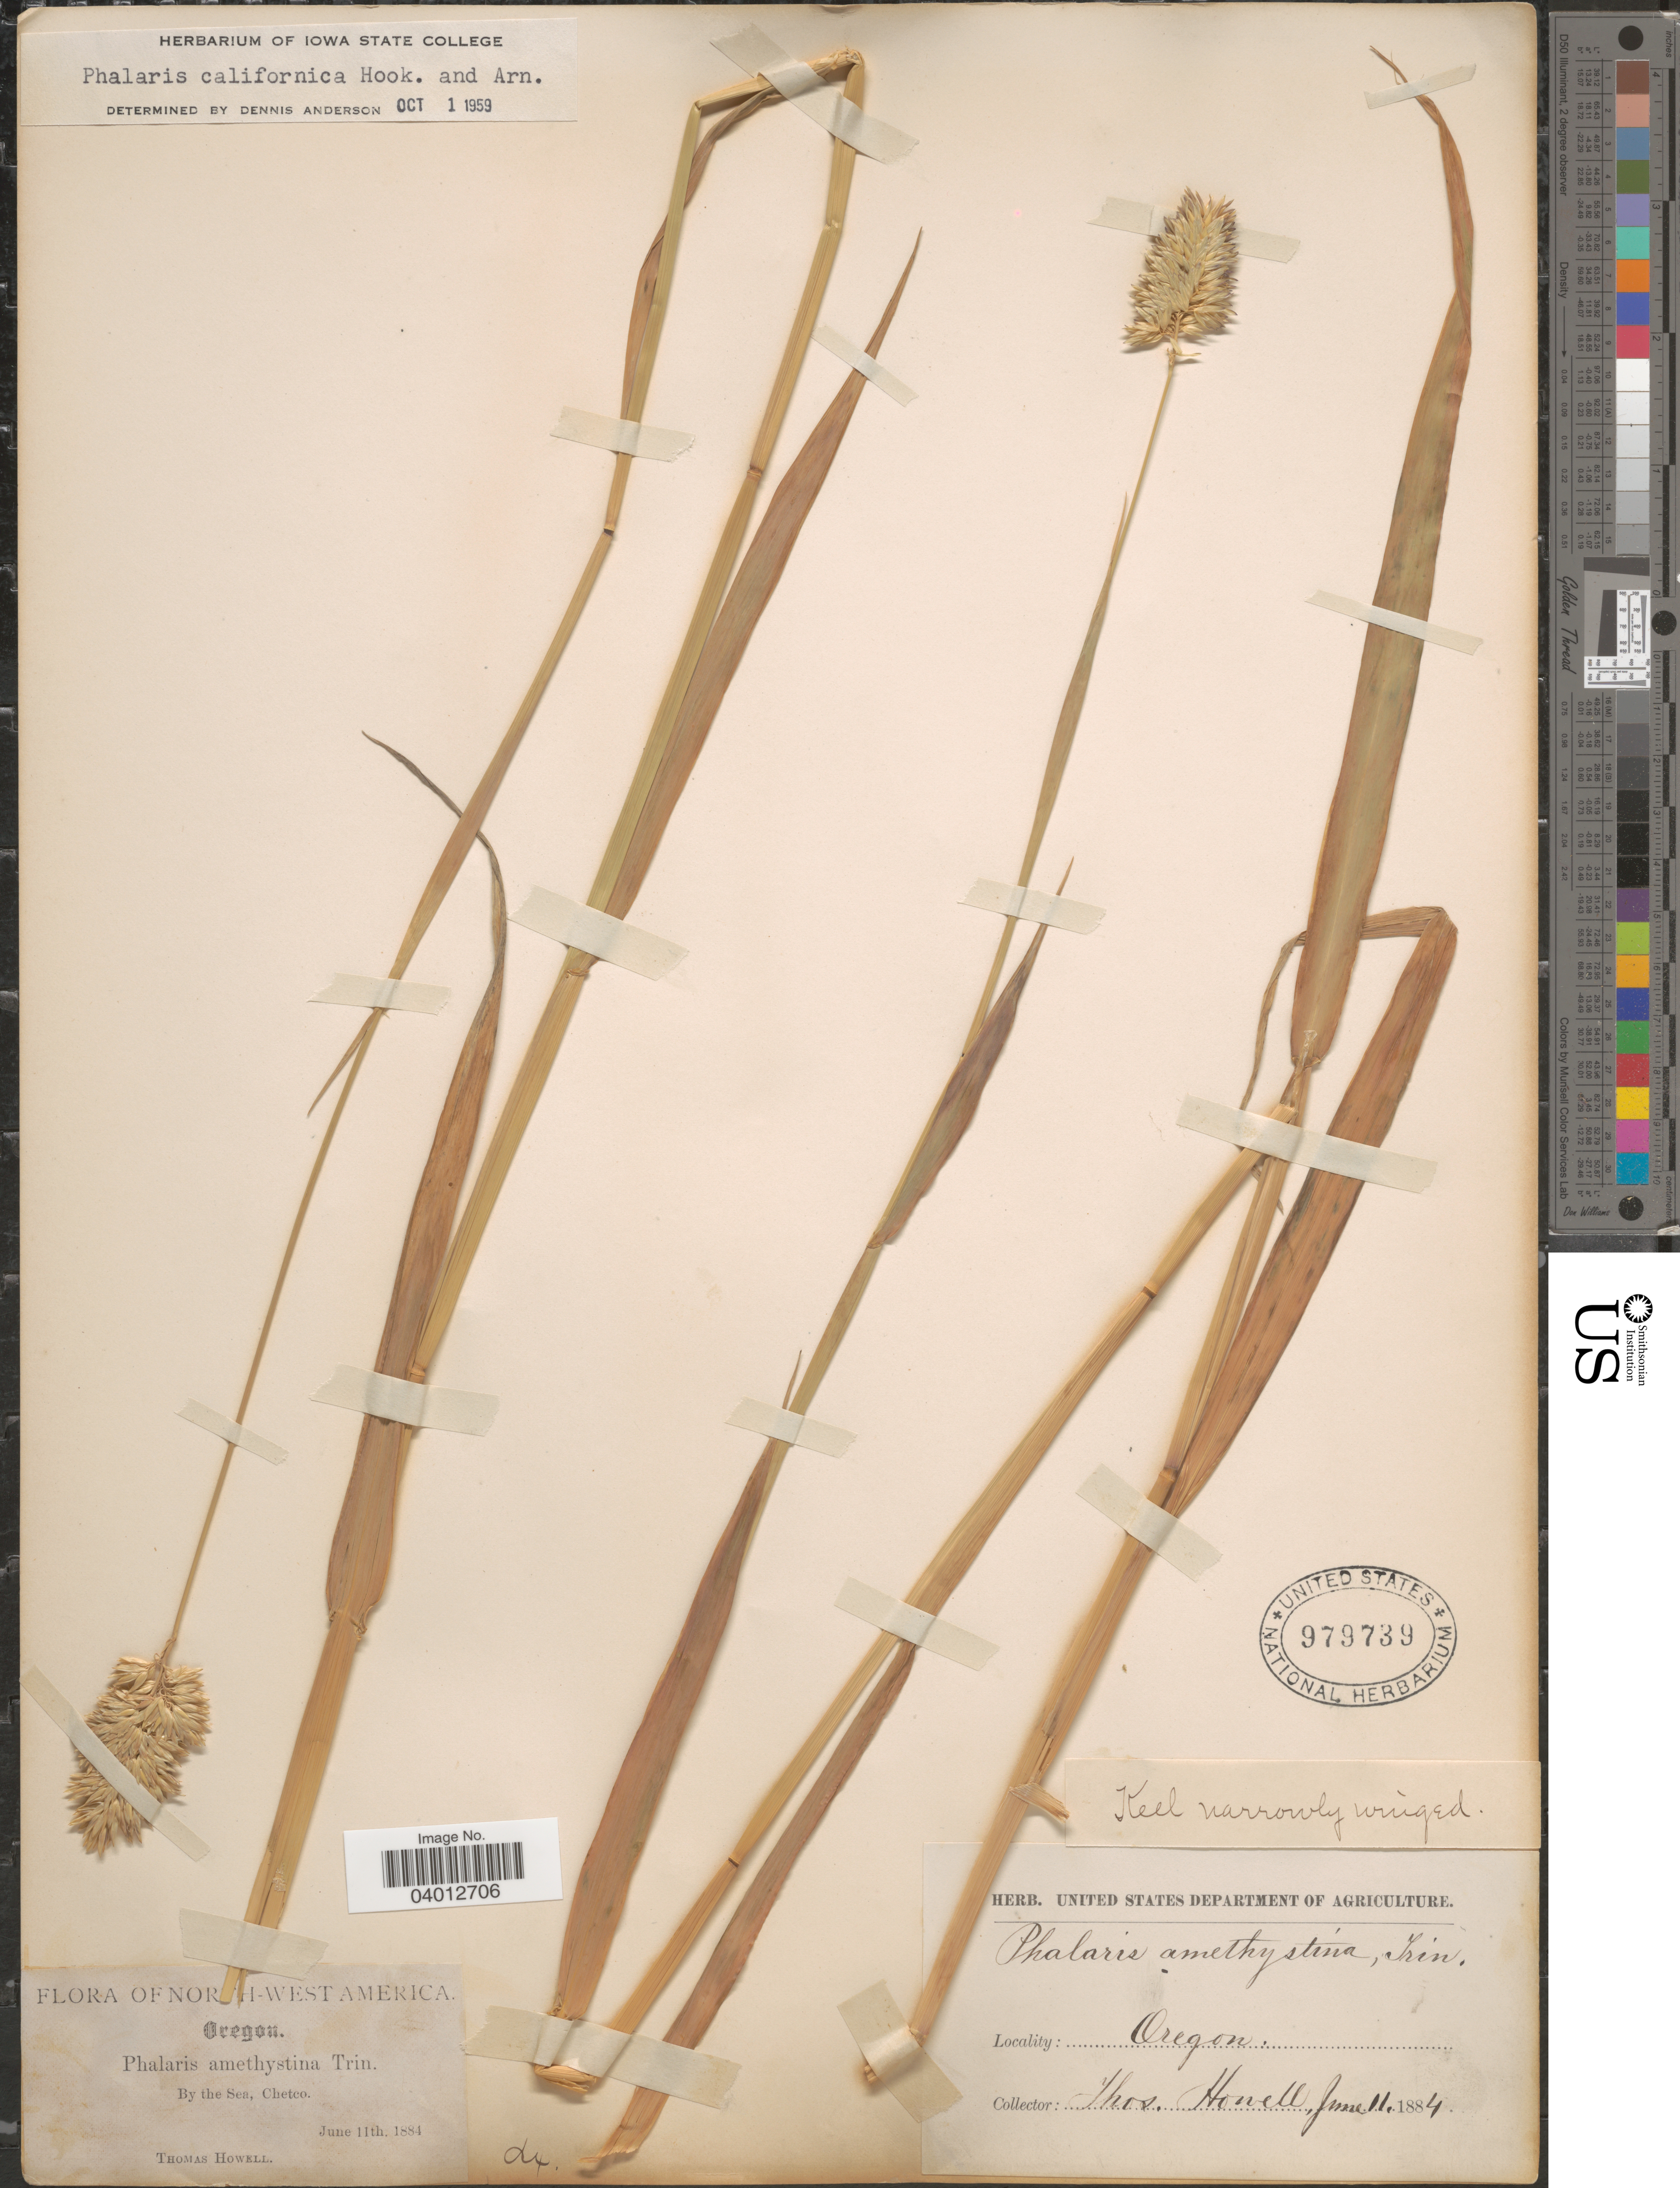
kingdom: Plantae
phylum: Tracheophyta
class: Liliopsida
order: Poales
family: Poaceae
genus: Phalaris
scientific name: Phalaris californica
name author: Hook. & Arn.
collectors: T. Howell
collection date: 1884-06-11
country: United States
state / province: Oregon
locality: North-West America. By the Sea, Chetco.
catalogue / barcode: US 979739